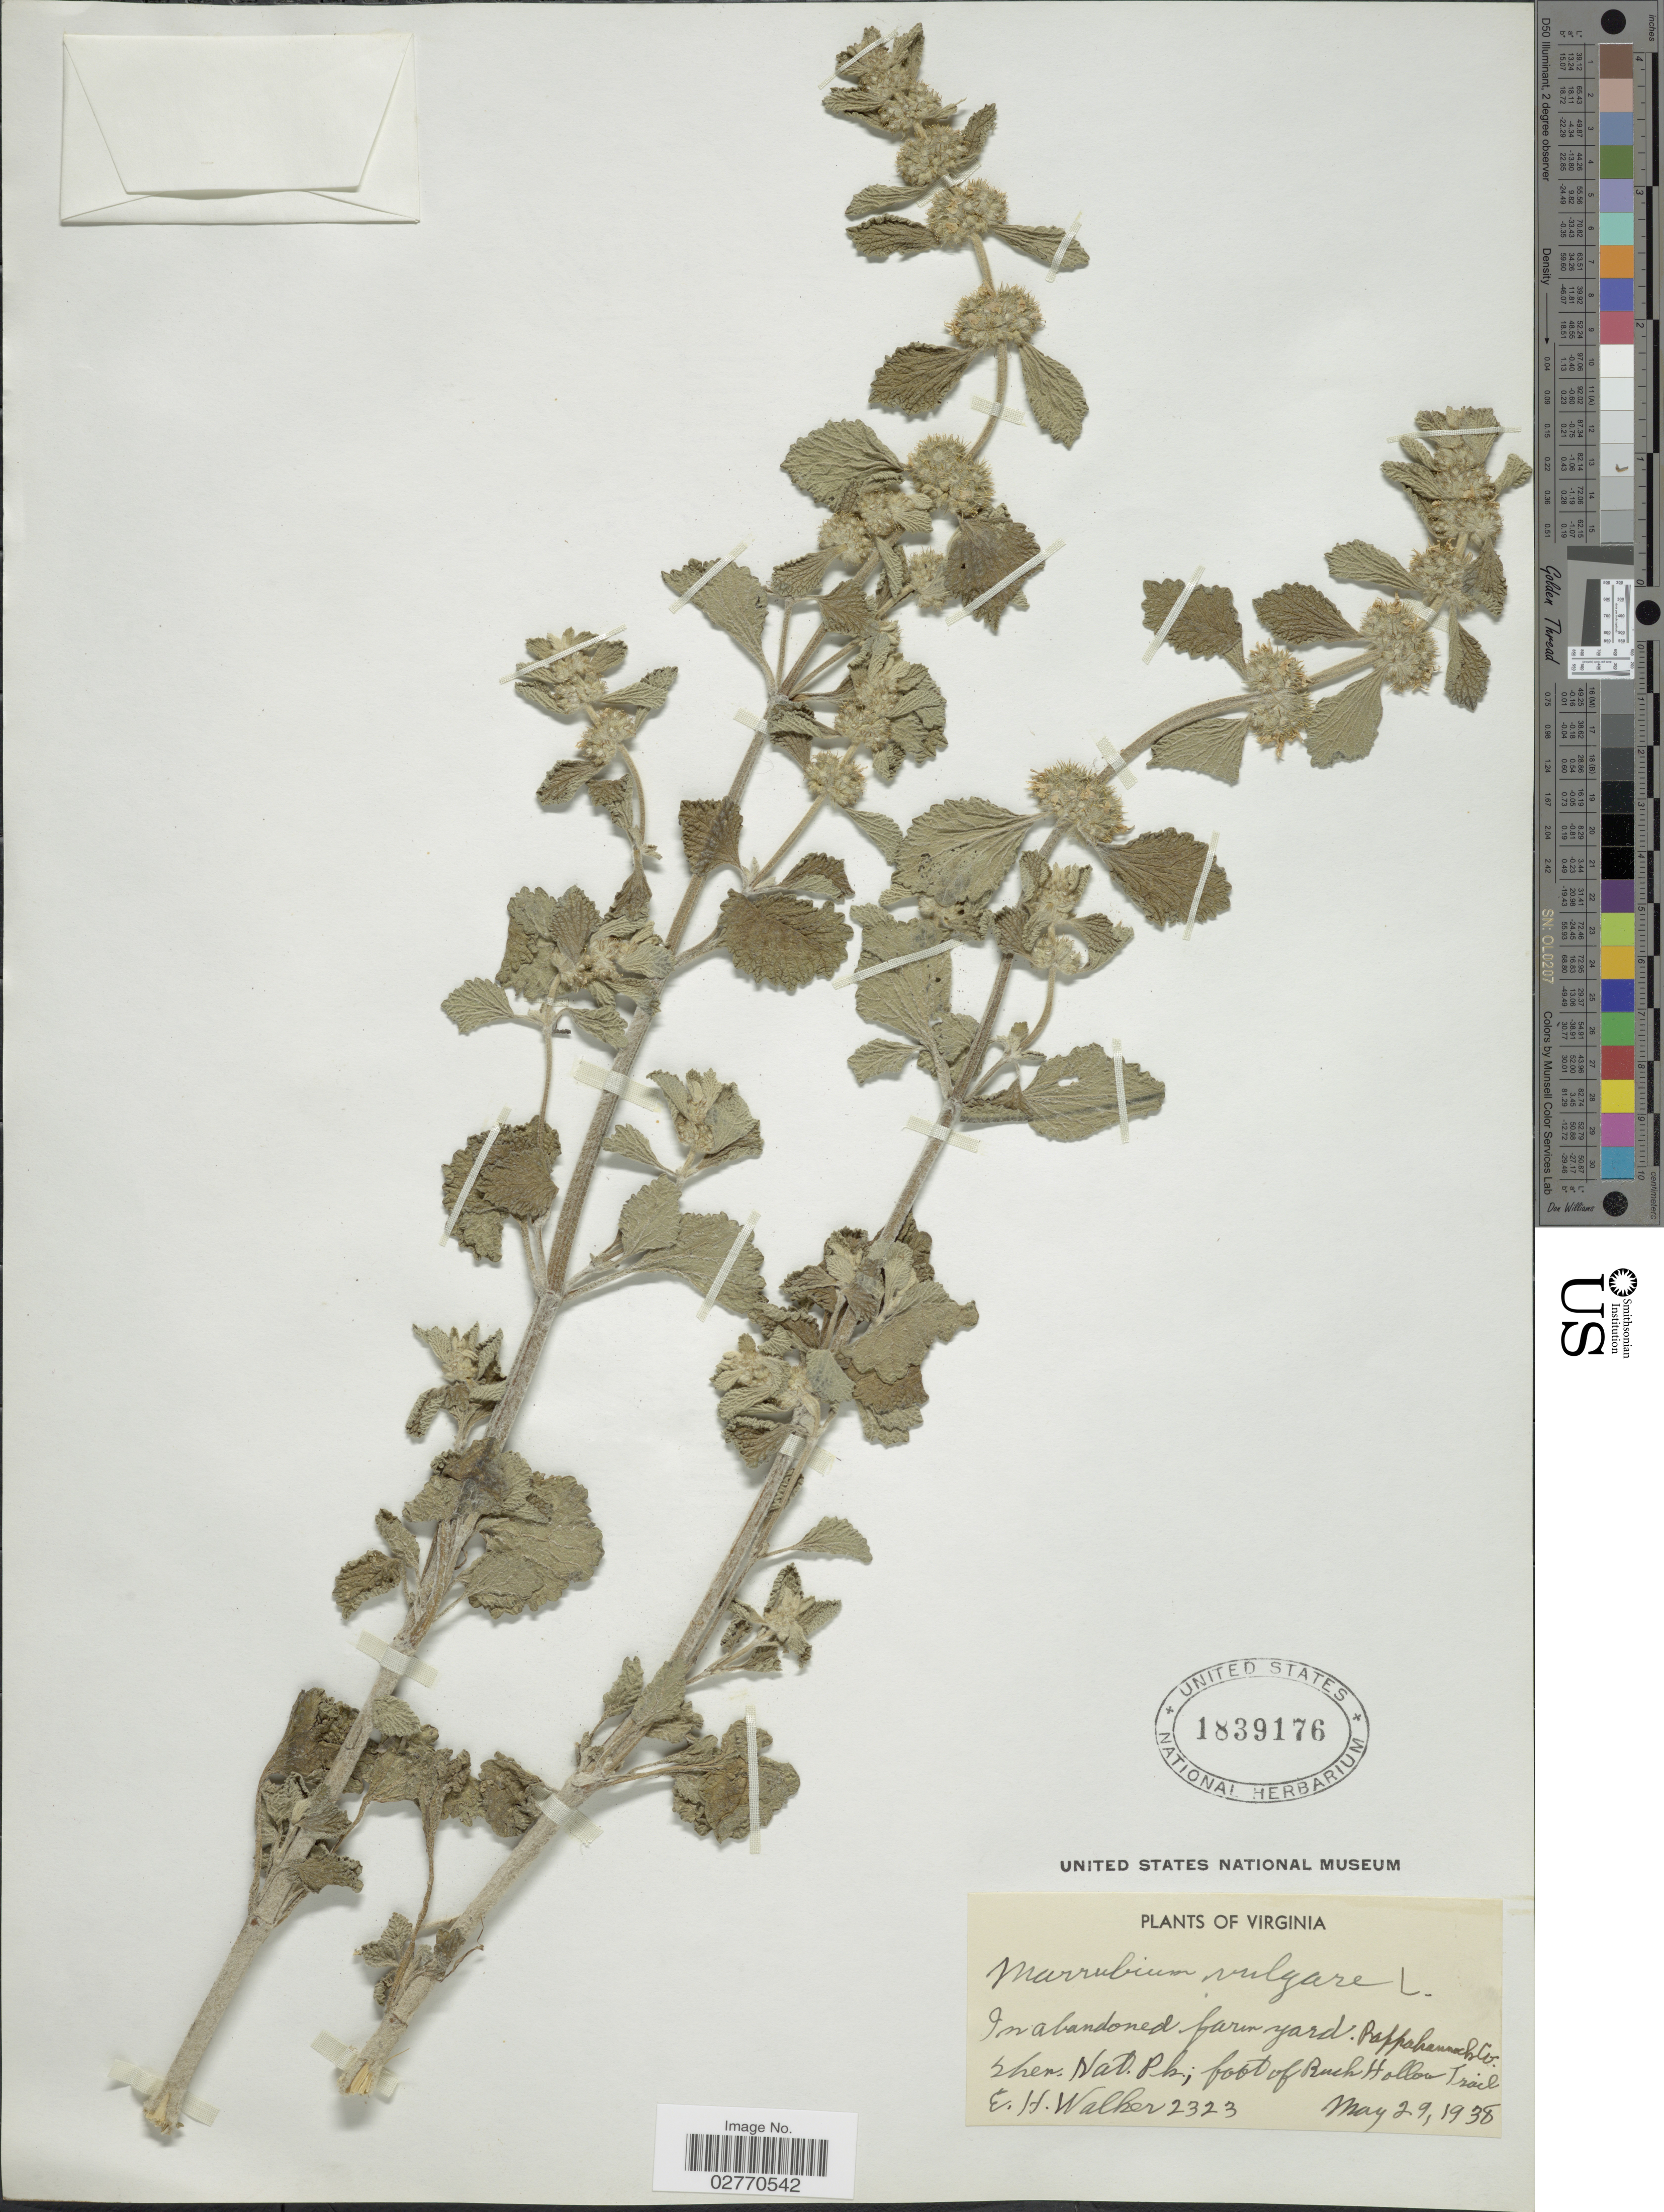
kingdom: Plantae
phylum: Tracheophyta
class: Magnoliopsida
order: Lamiales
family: Lamiaceae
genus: Marrubium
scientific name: Marrubium vulgare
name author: L.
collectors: E. H. Walker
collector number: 2323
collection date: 1938-05-29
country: United States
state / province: Virginia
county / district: Rappahannock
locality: ShenNatPk.foot of Buck Hollow Trail.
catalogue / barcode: US 1839176